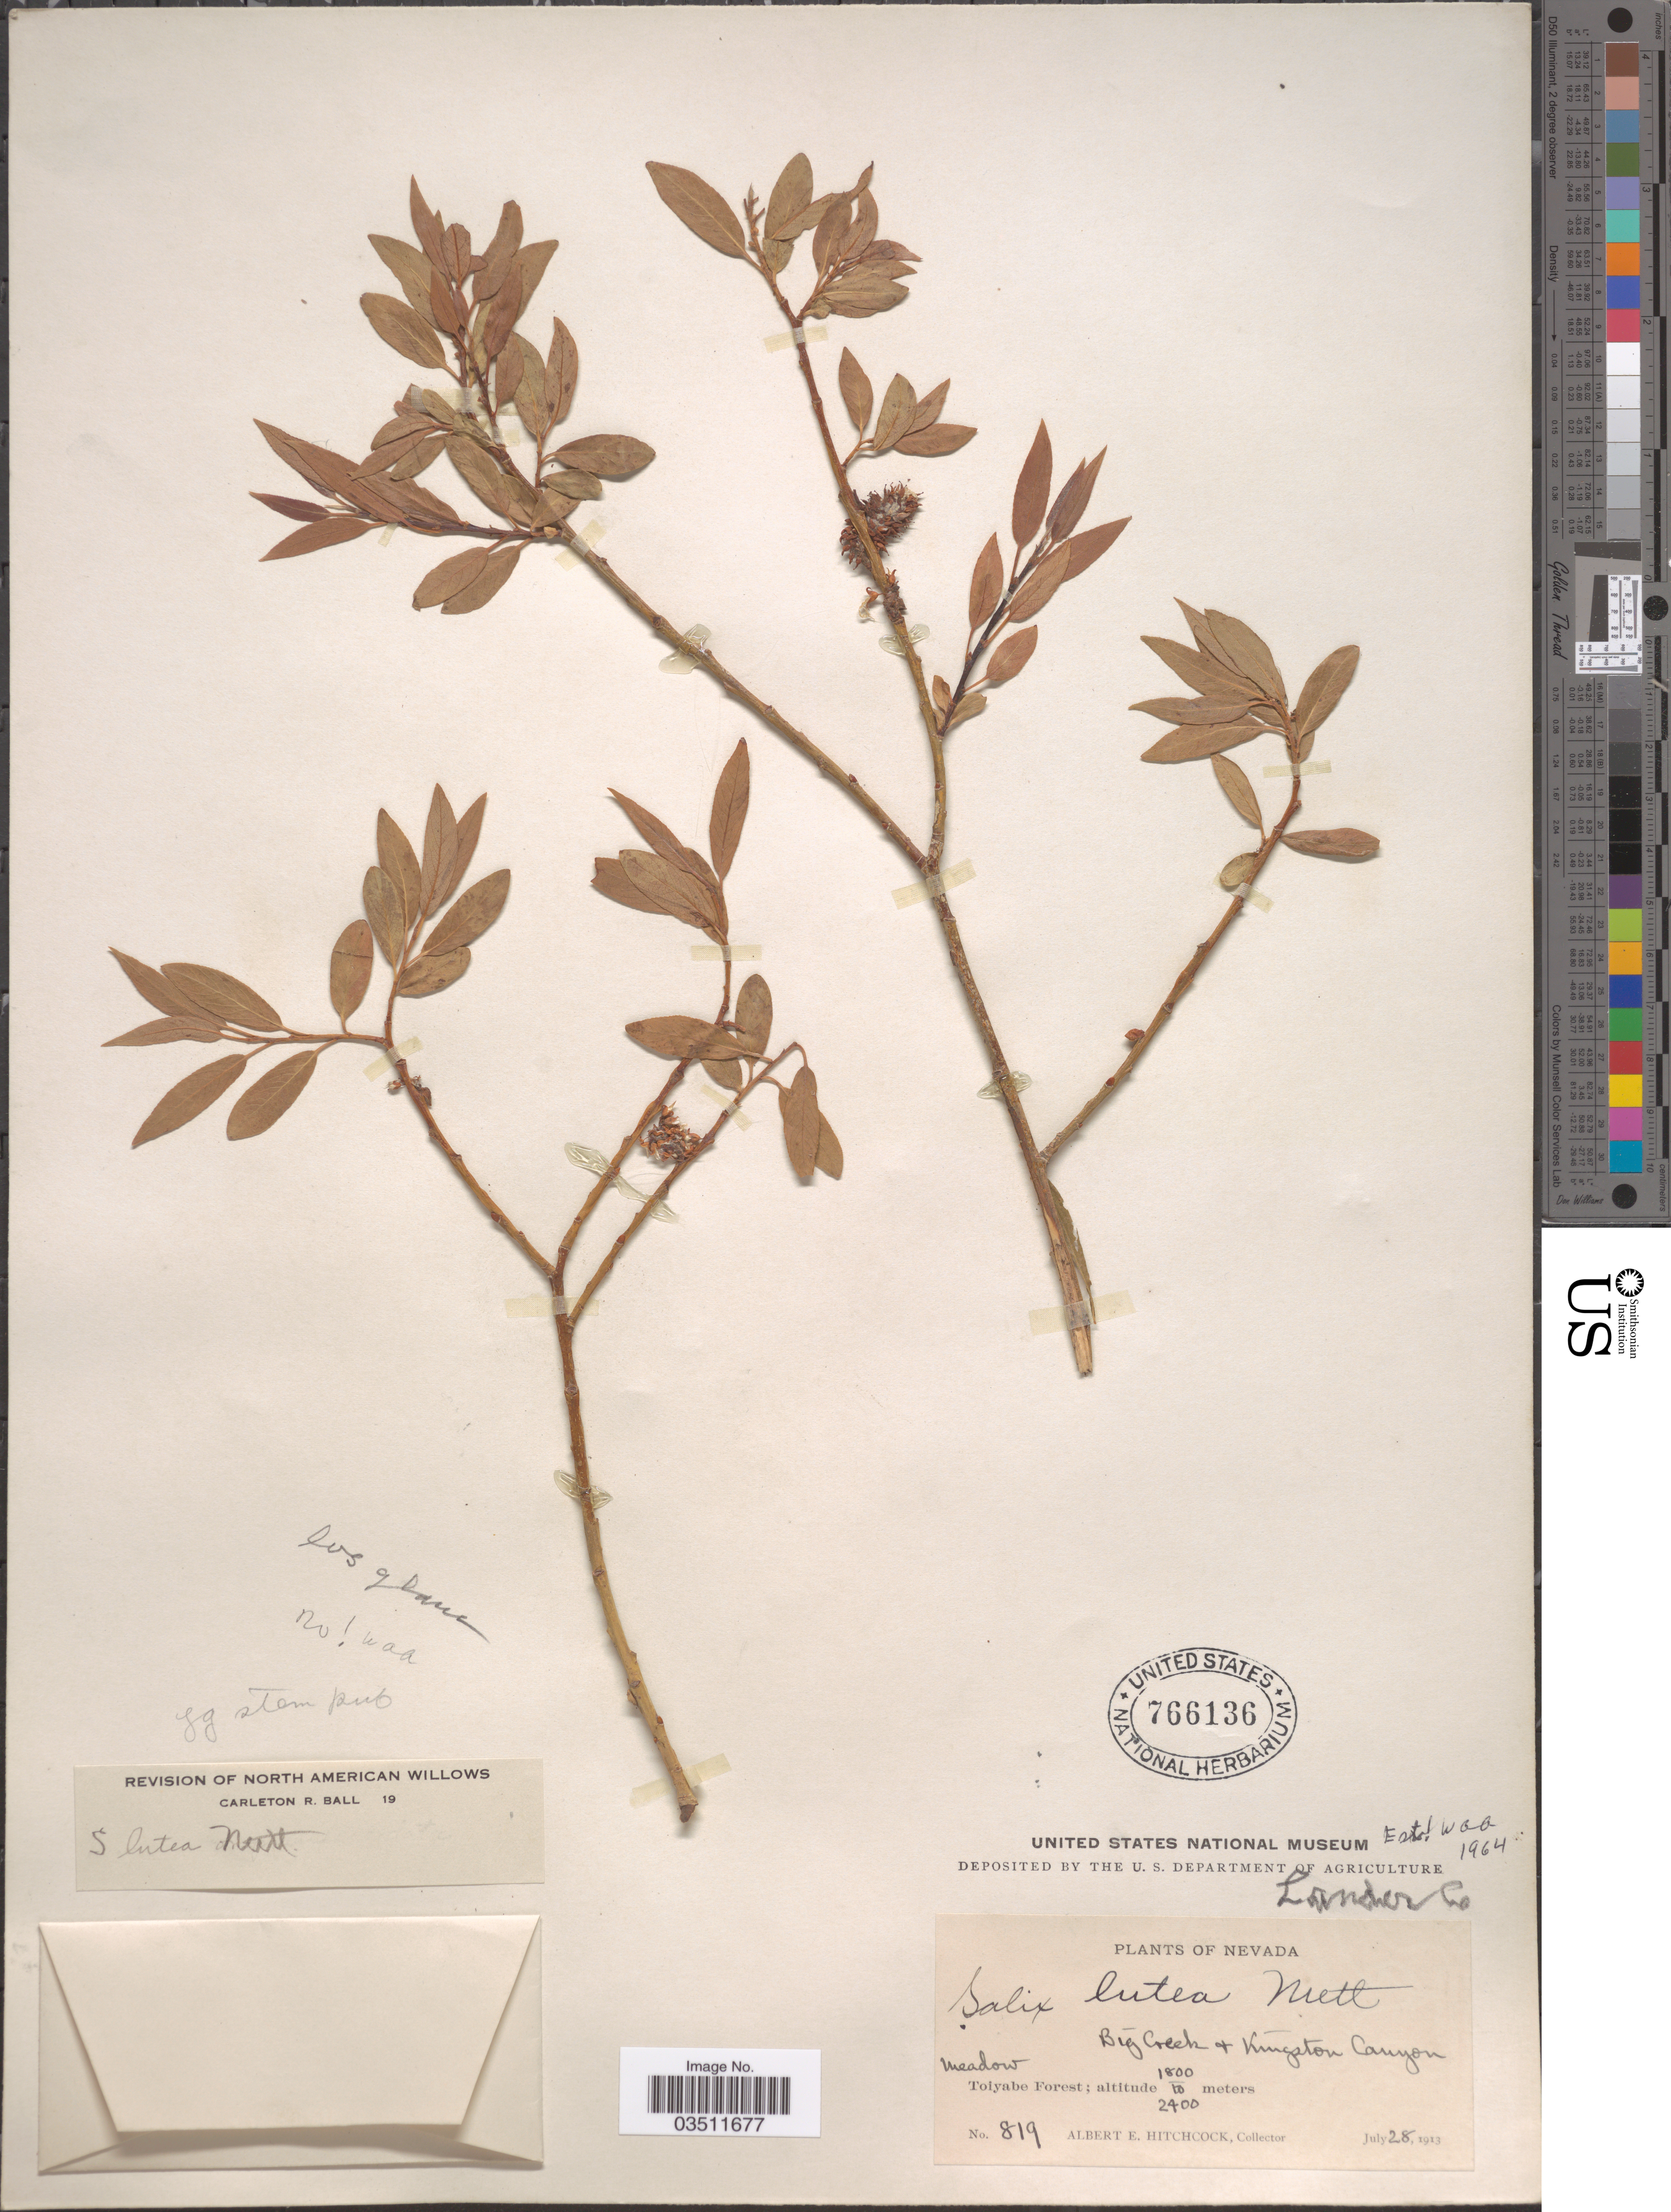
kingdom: Plantae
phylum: Tracheophyta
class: Magnoliopsida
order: Malpighiales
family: Salicaceae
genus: Salix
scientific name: Salix lutea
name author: Nutt.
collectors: A. Hitchcock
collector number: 819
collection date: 1913-07-28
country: United States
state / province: Nevada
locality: Big Creek & Kingston Canyon. Toiyabe Forest. Lander Co.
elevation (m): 1800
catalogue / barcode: US 766136